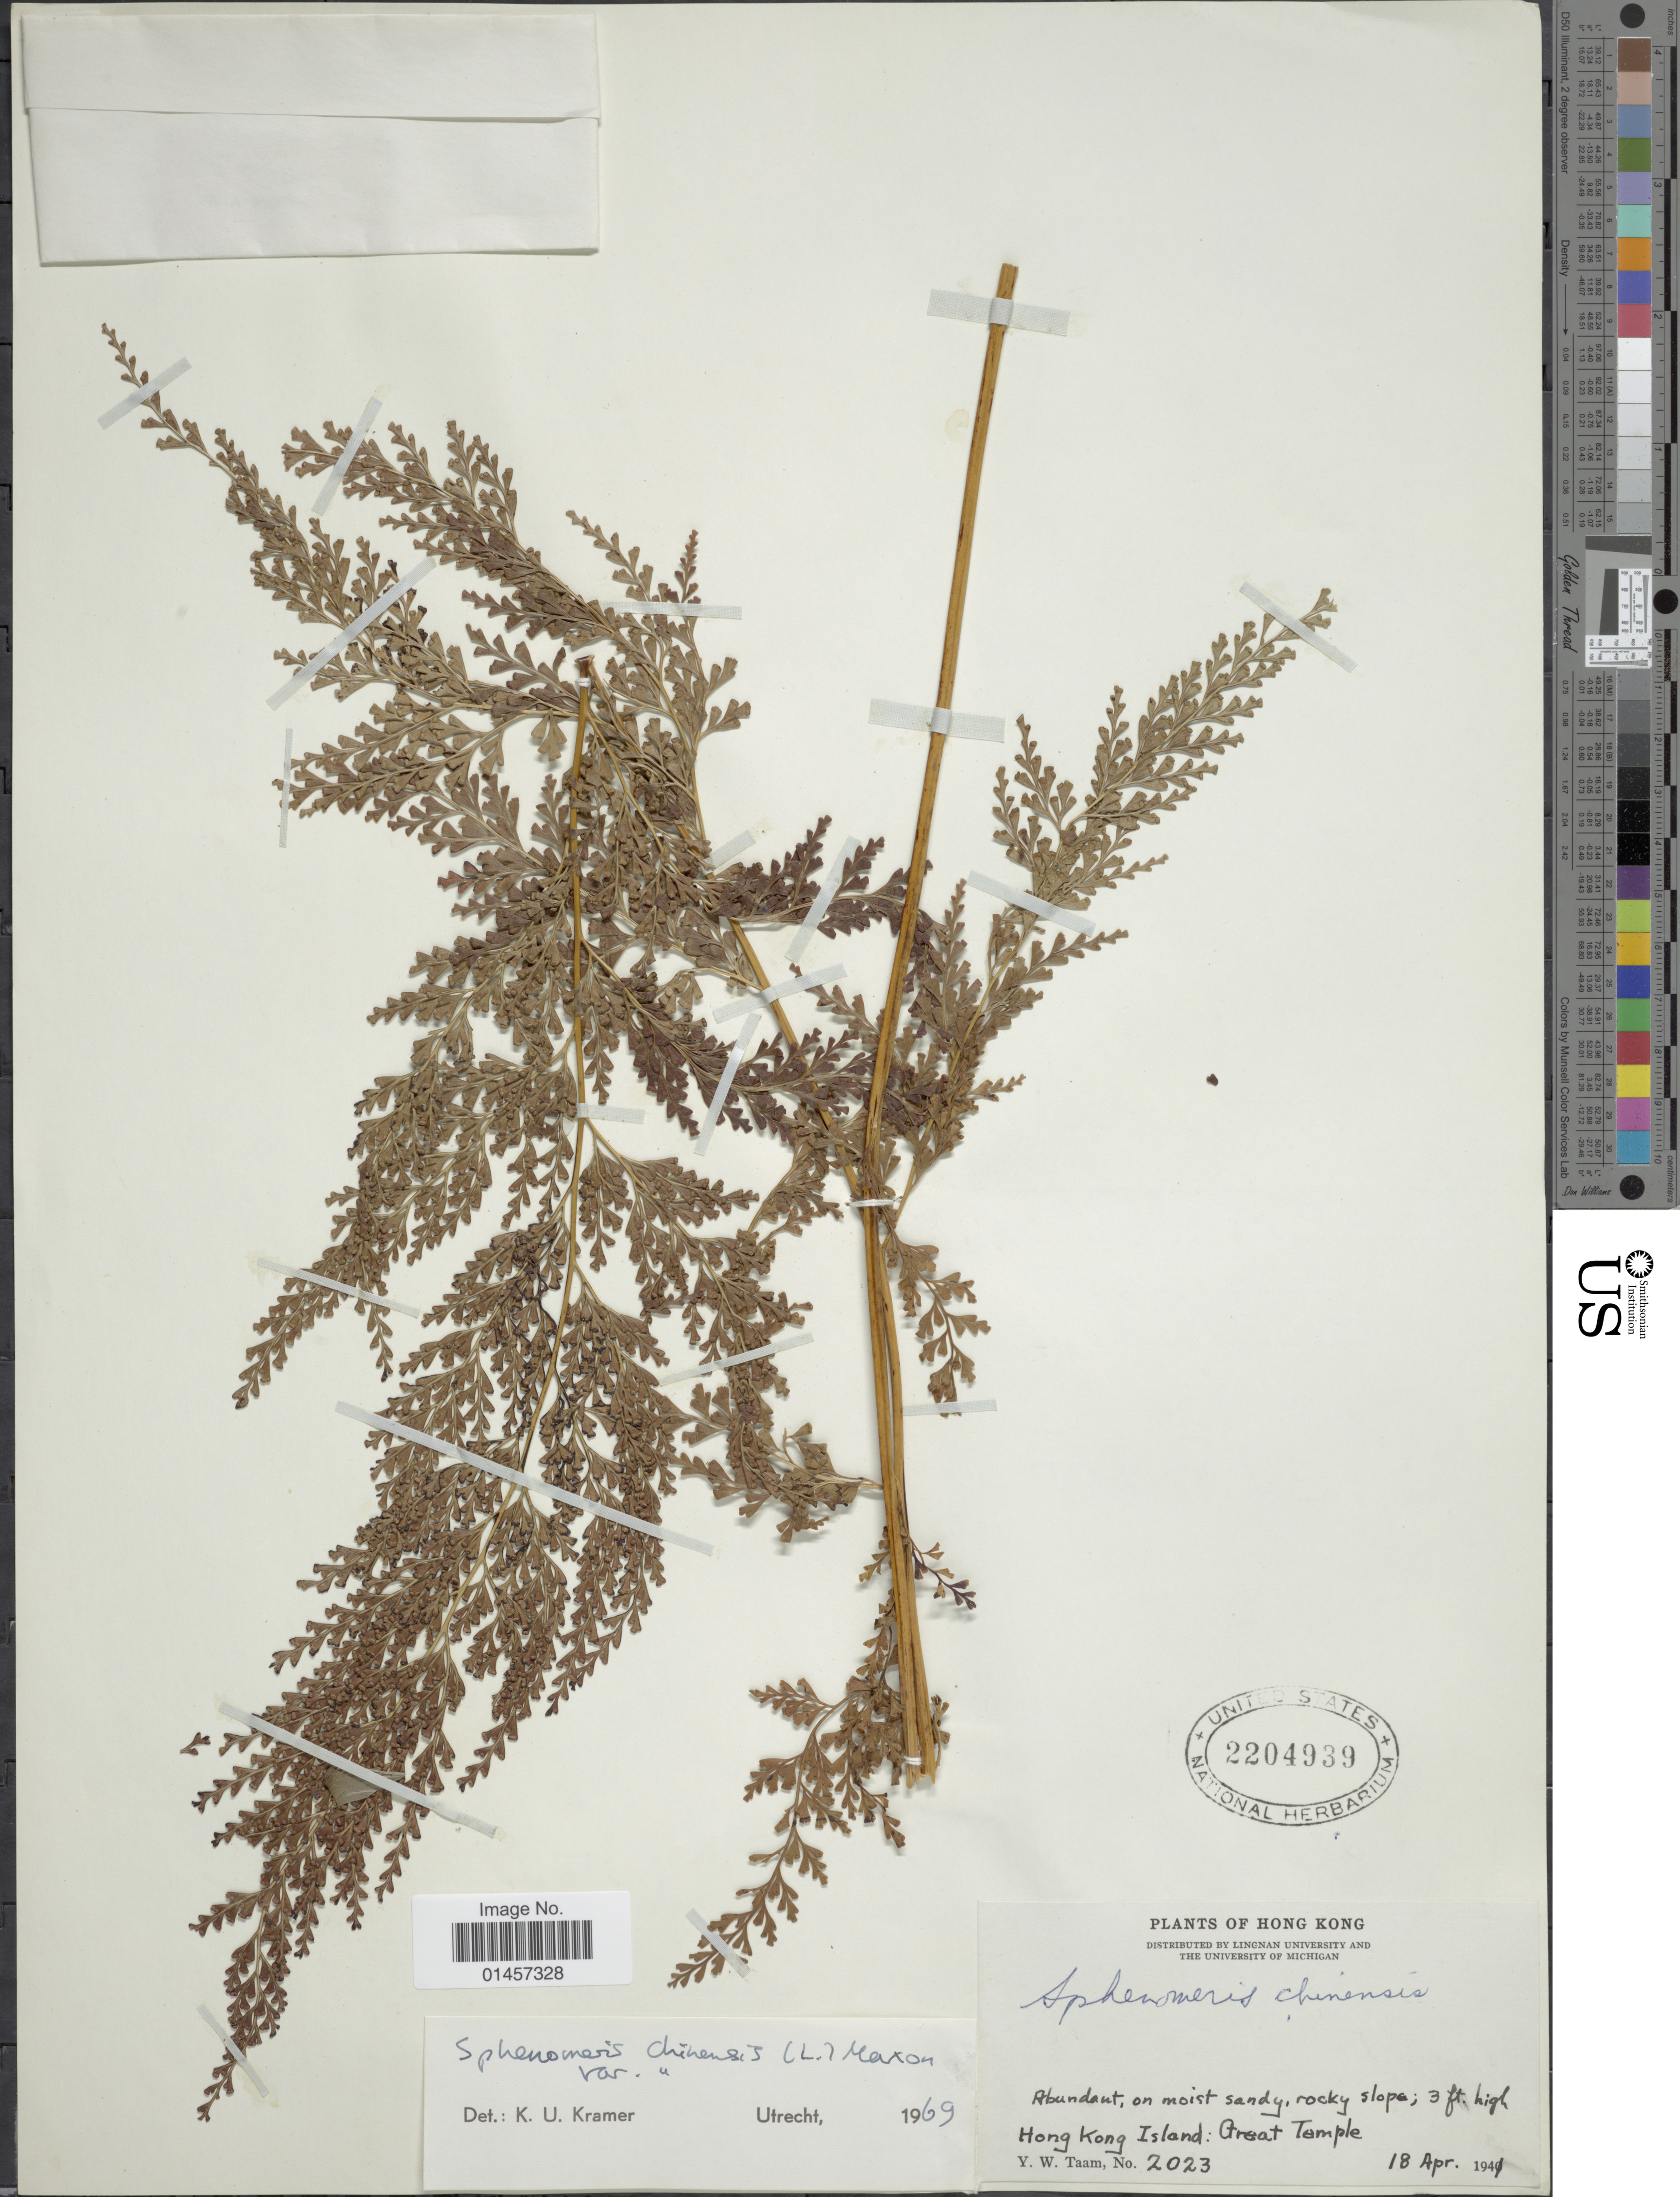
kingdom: Plantae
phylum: Tracheophyta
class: Polypodiopsida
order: Polypodiales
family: Lindsaeaceae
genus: Sphenomeris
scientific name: Sphenomeris chinensis var. chinensis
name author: (L.) Maxon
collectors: Y. W. Taam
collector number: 2023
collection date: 1941-04-18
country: China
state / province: Hong Kong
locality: Hong Kong Island: Great Temple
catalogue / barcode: US 2204939